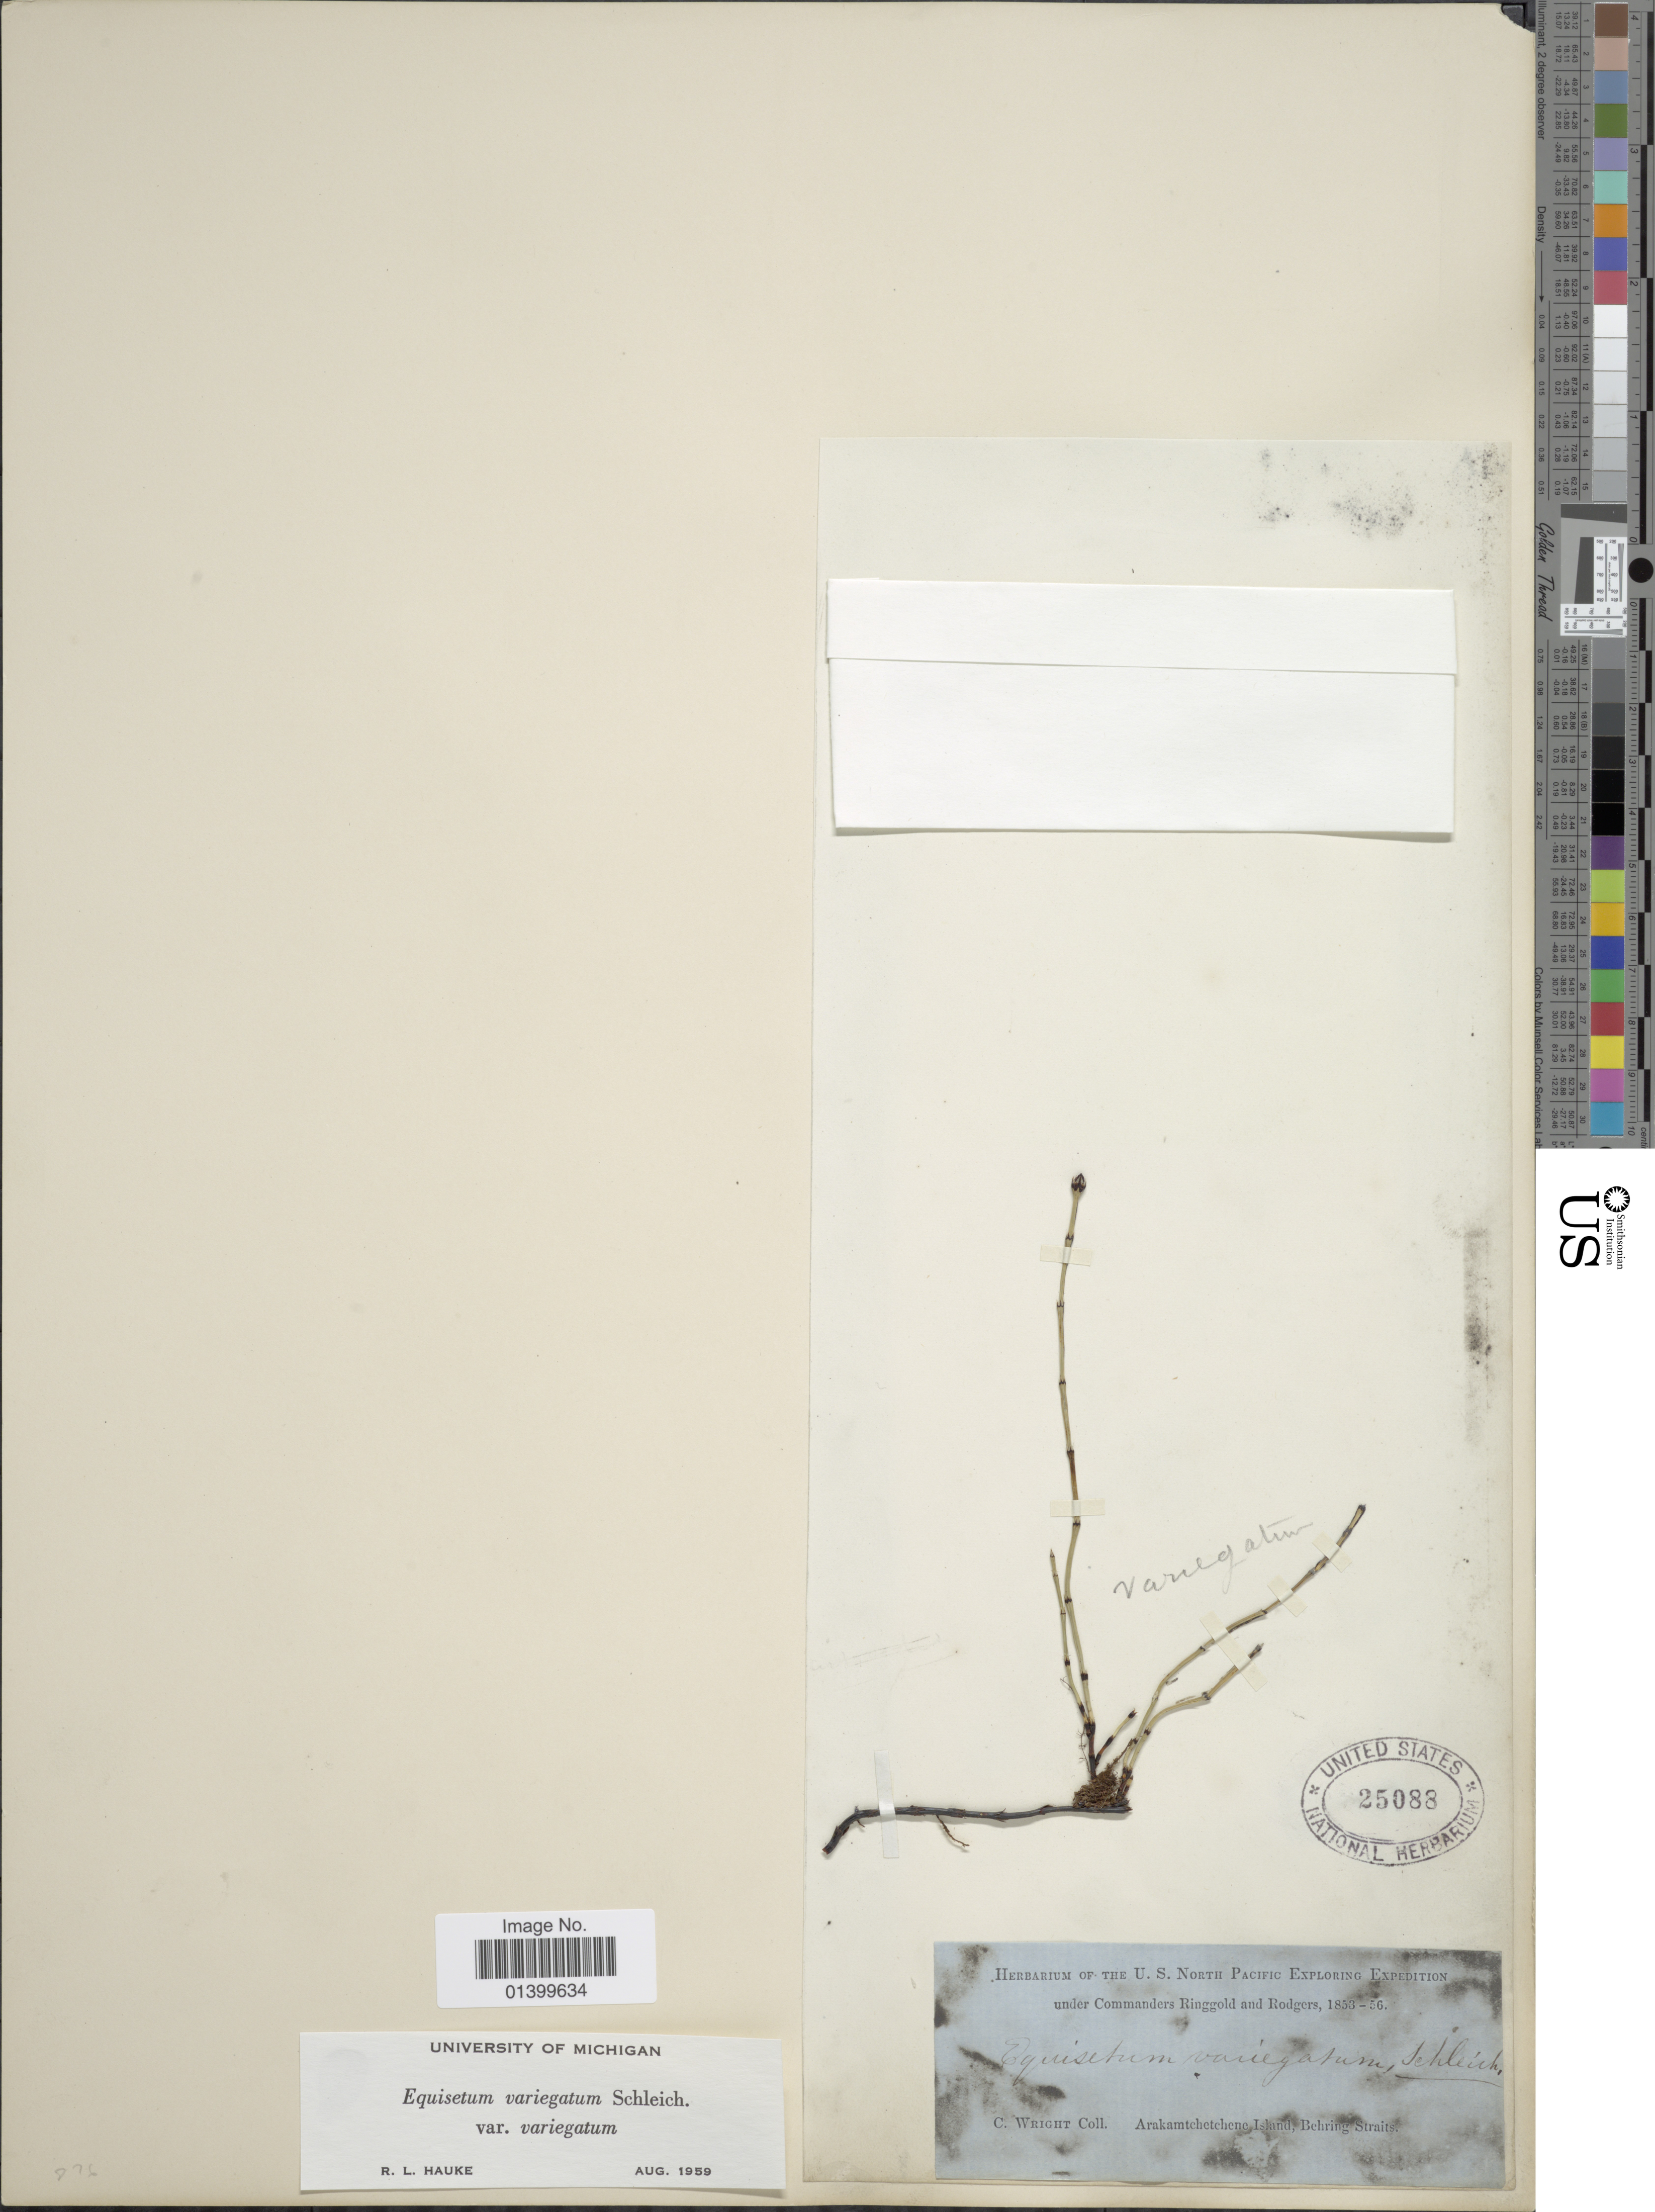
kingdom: Plantae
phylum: Tracheophyta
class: Polypodiopsida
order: Equisetales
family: Equisetaceae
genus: Equisetum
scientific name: Equisetum variegatum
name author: Schleich. ex F. Weber & D. Mohr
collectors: C. Wright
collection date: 1853/1856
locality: Arakamtchetchene Island, Behring Straits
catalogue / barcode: US 25088